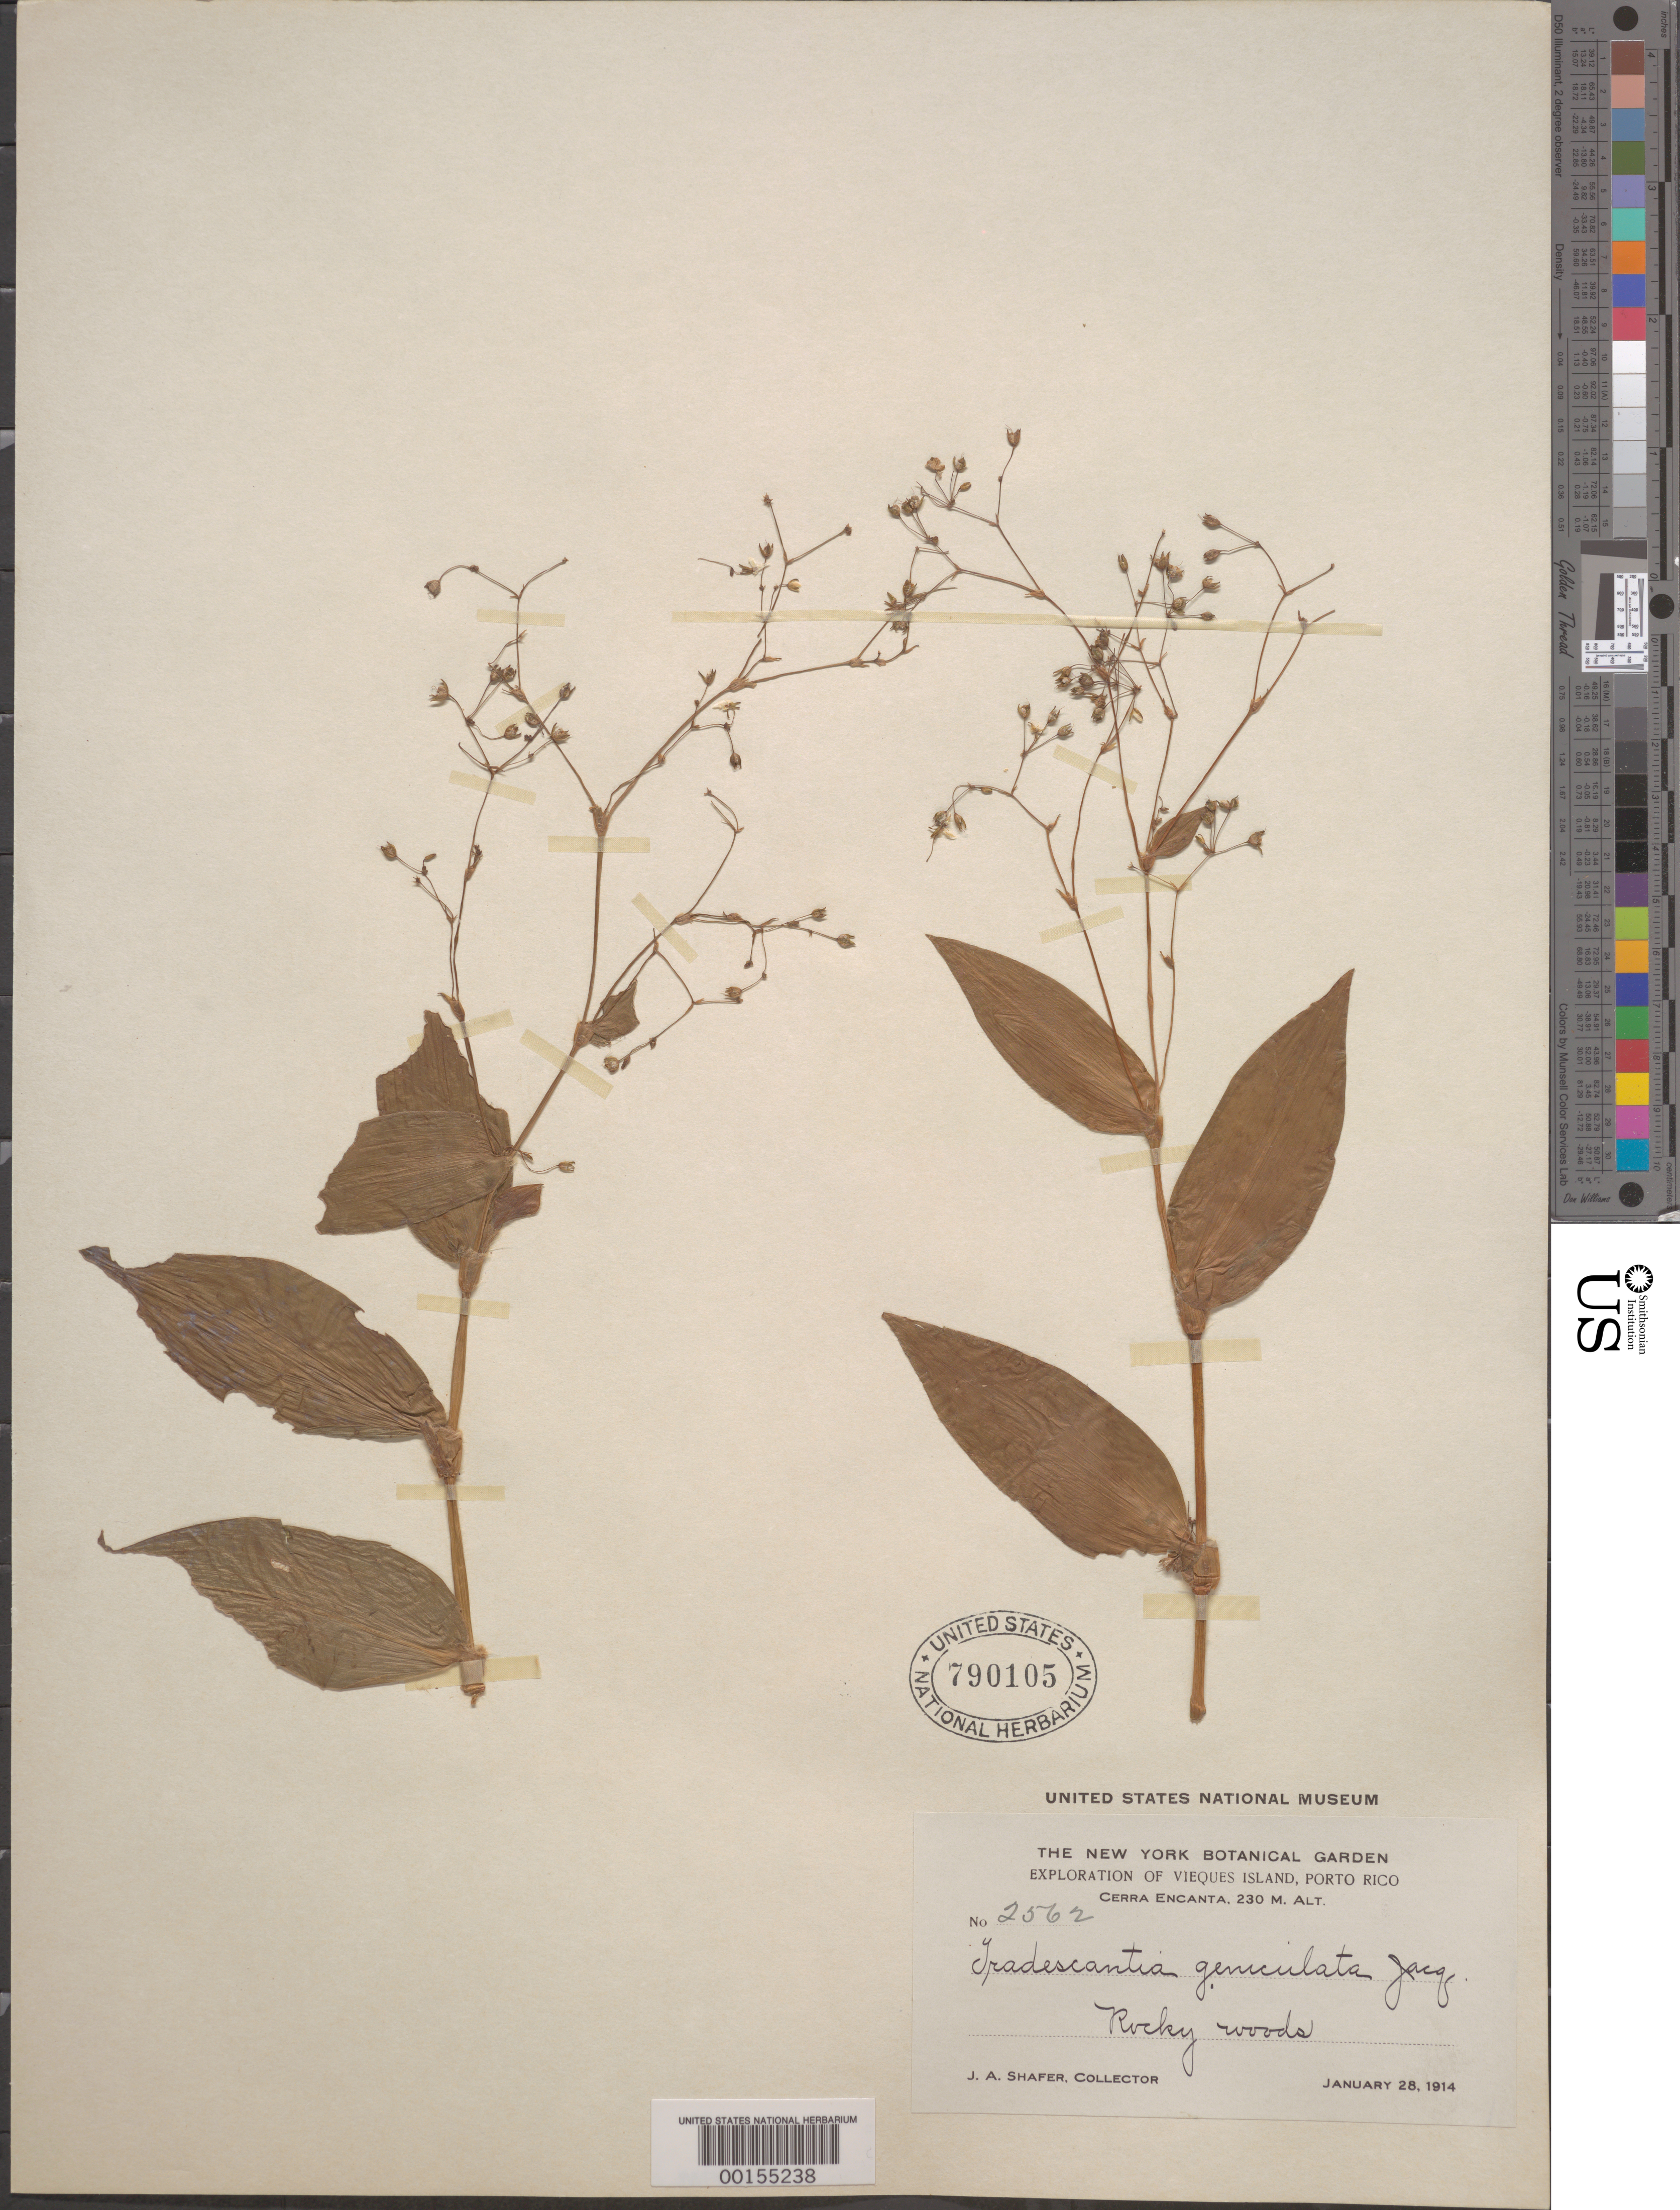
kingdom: Plantae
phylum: Tracheophyta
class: Liliopsida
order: Commelinales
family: Commelinaceae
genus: Gibasis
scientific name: Gibasis pauciflora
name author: (Urb. & Ekman) D.R. Hunt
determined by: Faden, Robert B., (US), Smithsonian Institution - National Museum of Natural History (UNITED STATES)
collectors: J. A. Shafer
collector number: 2562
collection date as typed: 28 Jan 1914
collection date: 1914-01-28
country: Puerto Rico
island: Greater Antilles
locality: Vieques, sierra encantada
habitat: Rocky woods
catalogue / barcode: US 790105